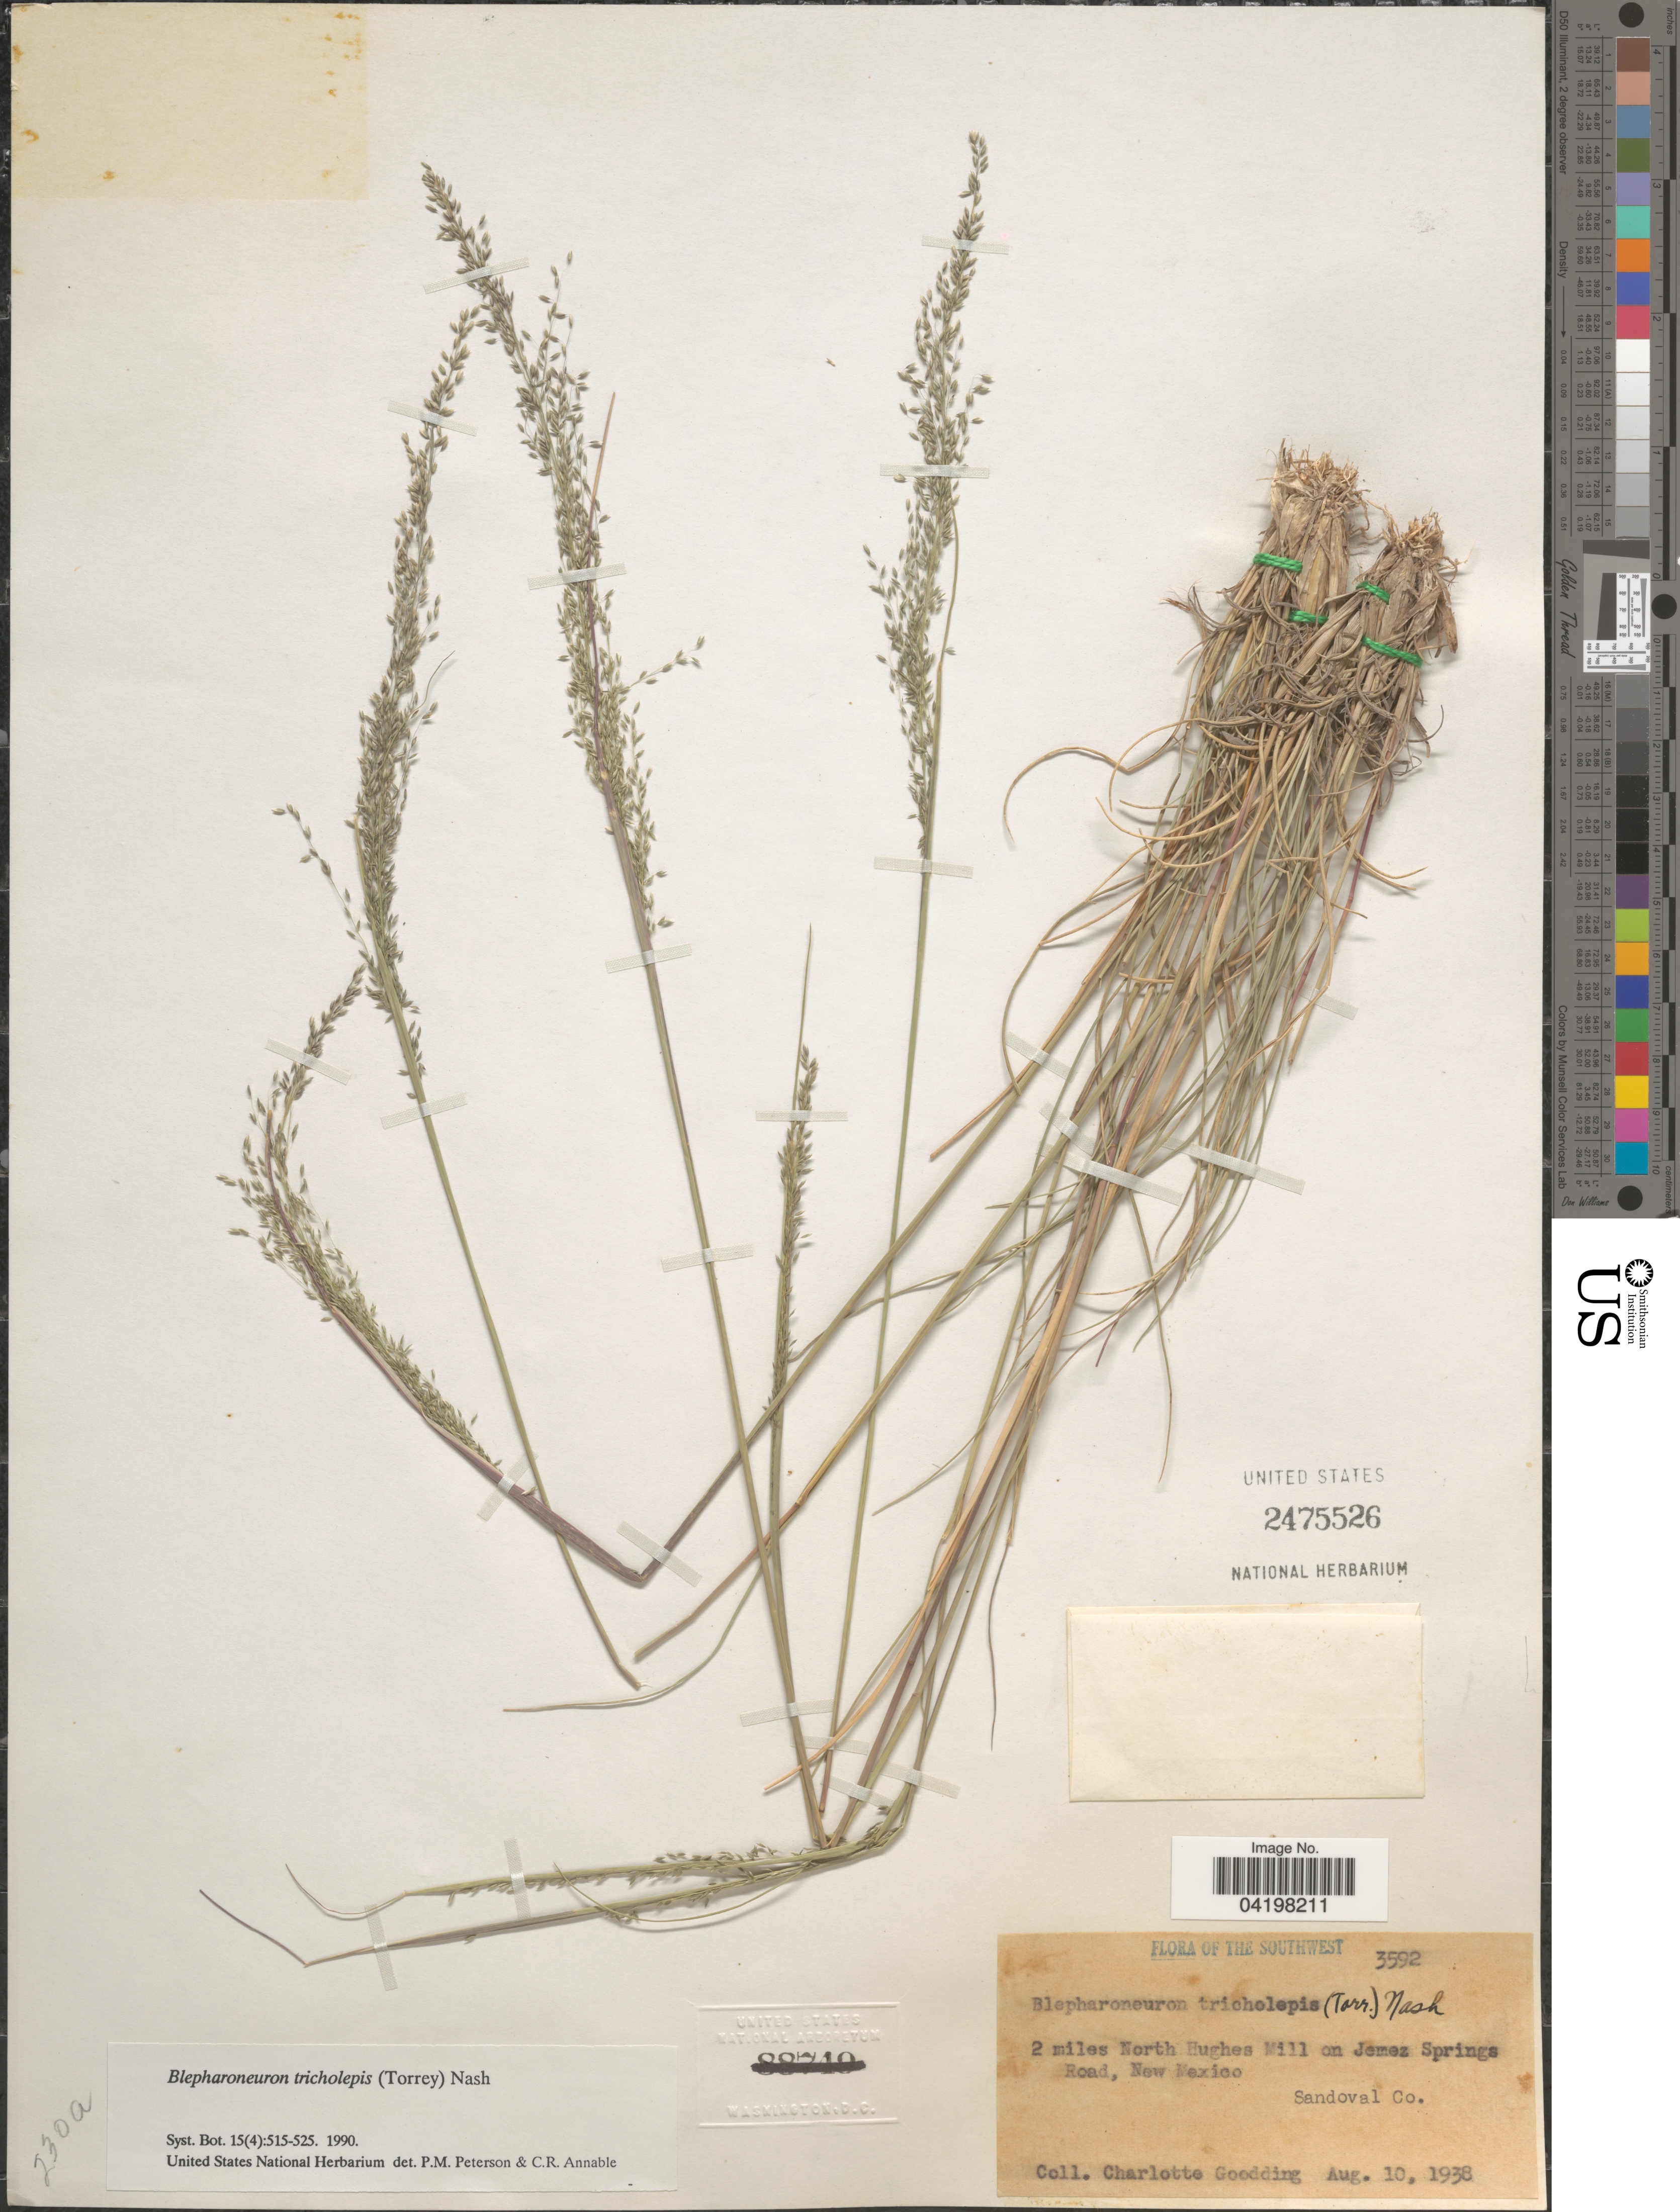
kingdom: Plantae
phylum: Tracheophyta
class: Liliopsida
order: Poales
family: Poaceae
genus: Muhlenbergia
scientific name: Muhlenbergia tricholepis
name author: (Torr.) Columbus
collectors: C. Goodding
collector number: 3592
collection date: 1938-08-10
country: United States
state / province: New Mexico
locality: The Southwest. 2 miles North Hughes Mill on Jemez Springs Road. Sandoval Co.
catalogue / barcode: US 2475526